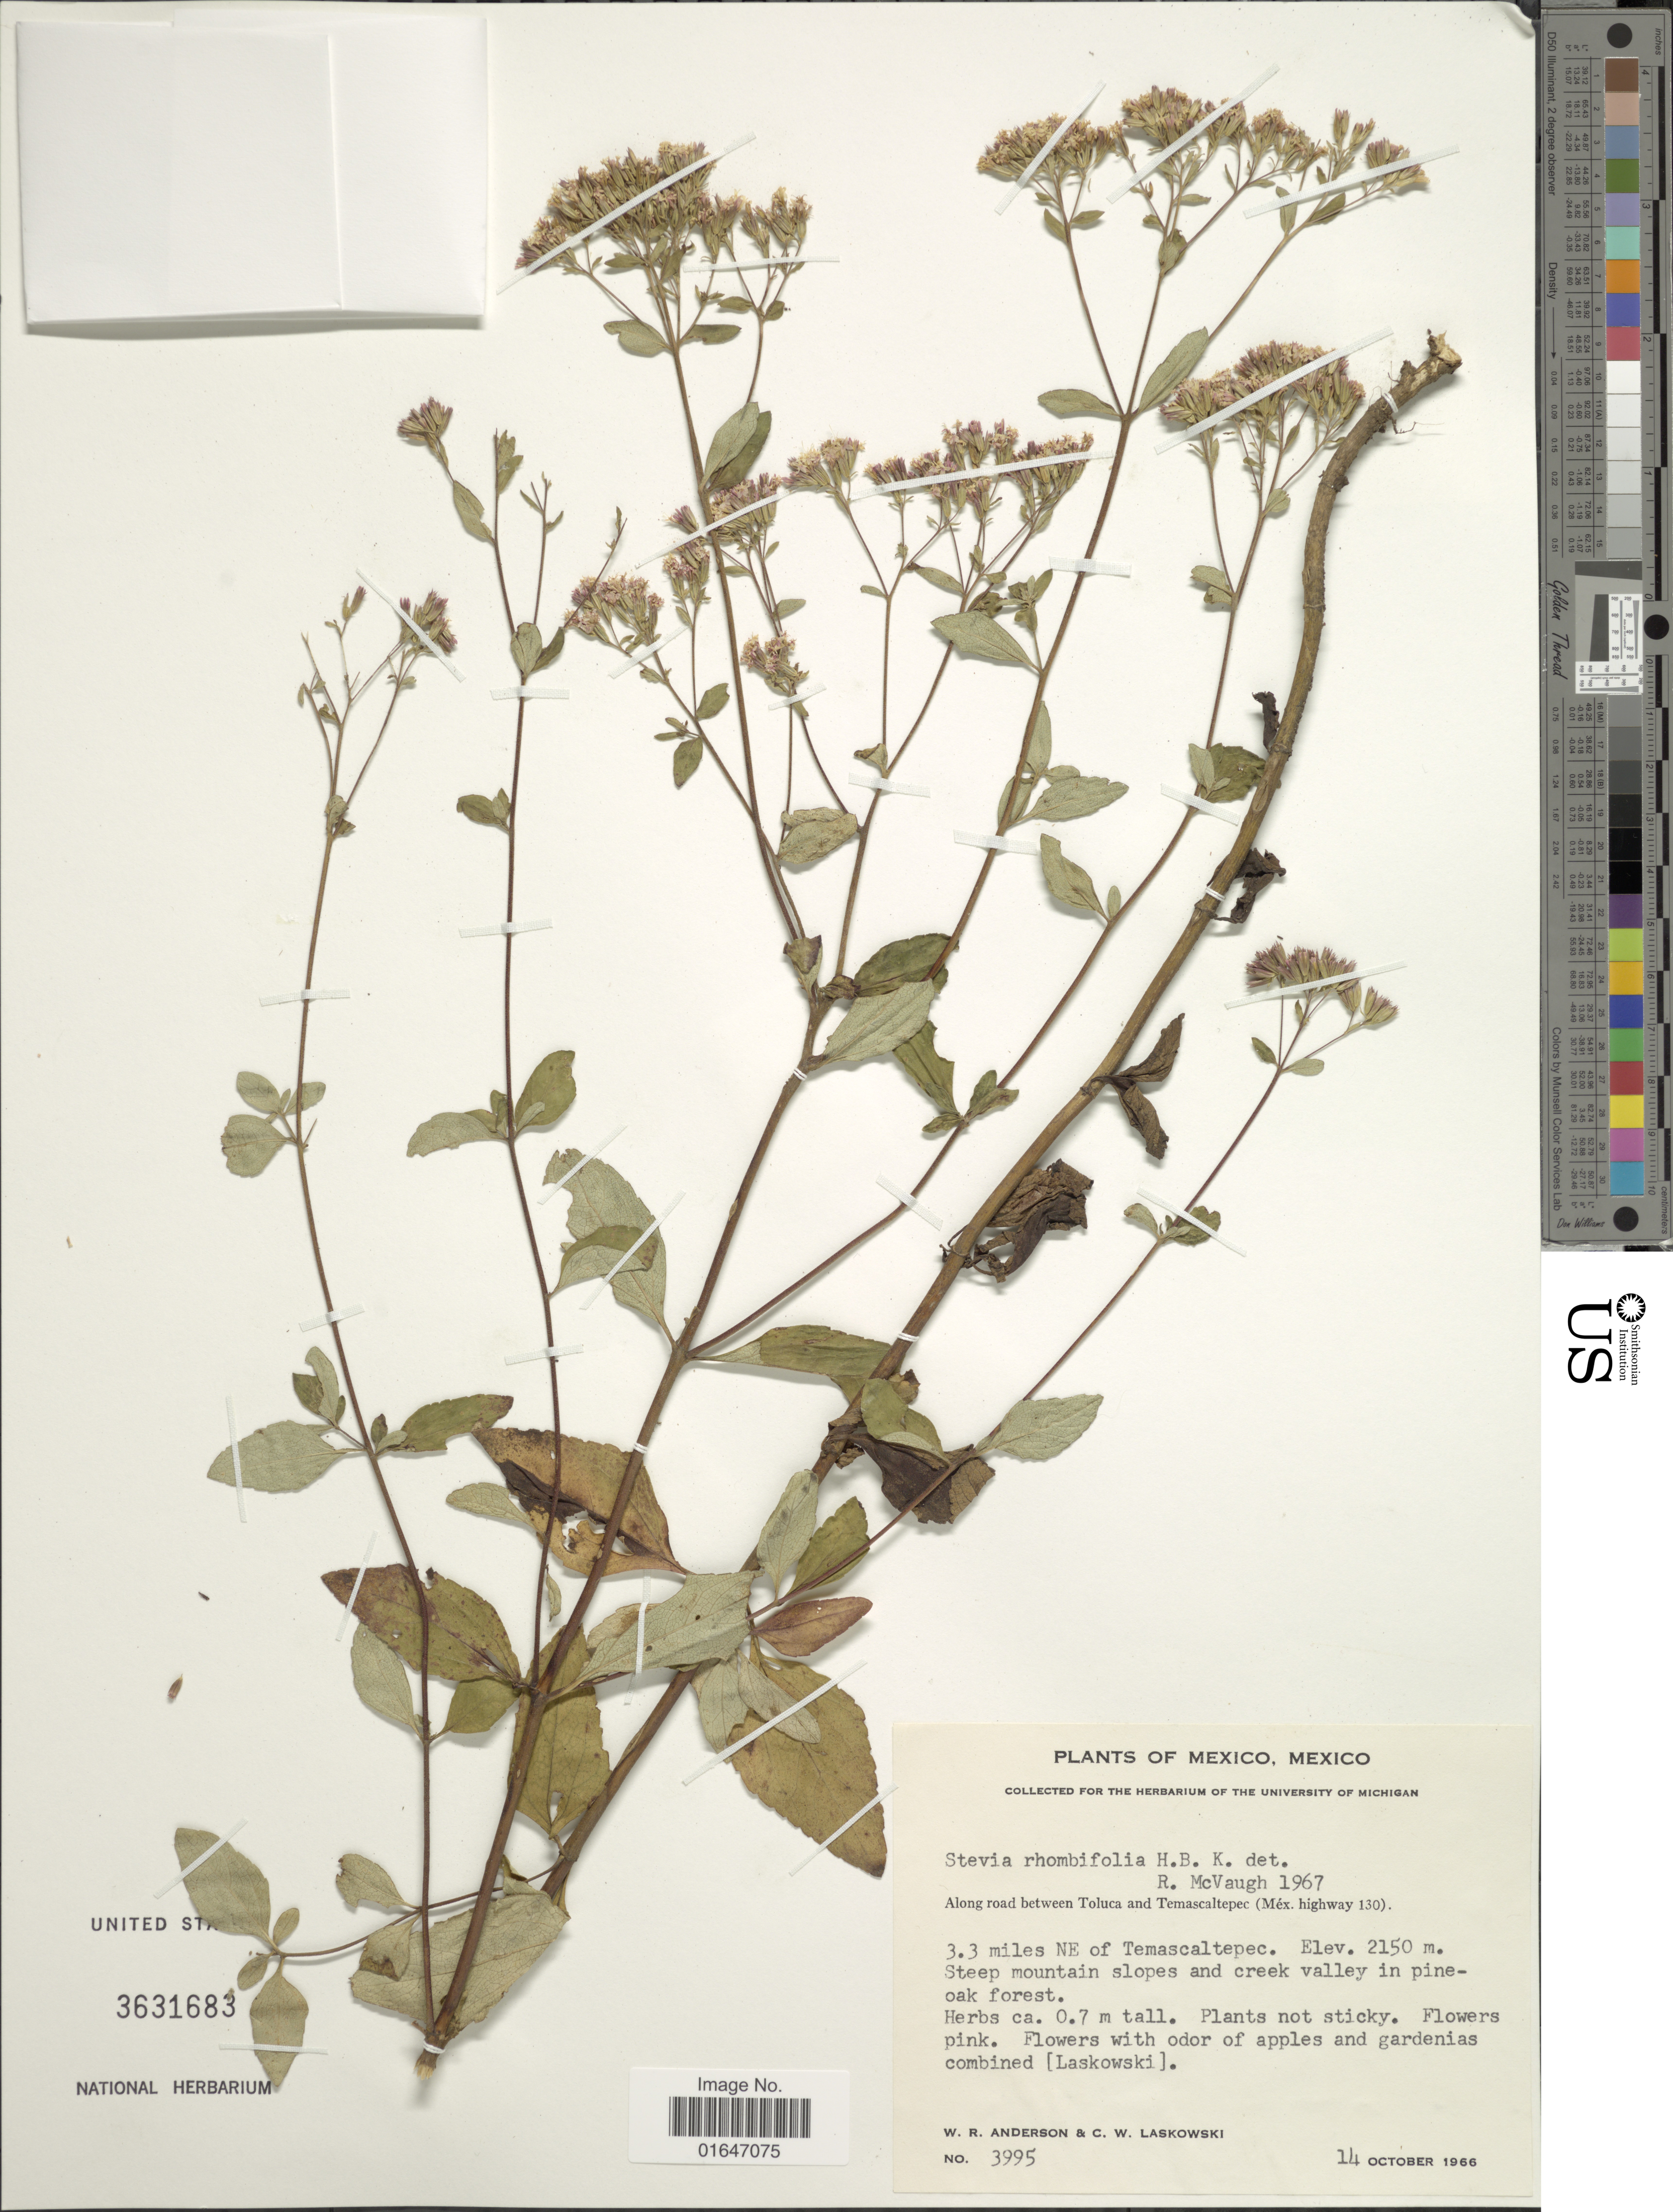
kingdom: Plantae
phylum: Tracheophyta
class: Magnoliopsida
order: Asterales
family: Asteraceae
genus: Stevia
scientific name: Stevia rhombifolia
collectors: W. Anderson & C. Laskowski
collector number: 3995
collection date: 1966-10-14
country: Mexico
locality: Mexico, along road between Toluca and Temascaltepec (Méx. highway 130), 3.3 miles NE of Temascaltepec, steep mountain slopes and creek valley in pine-oak forest.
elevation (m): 2150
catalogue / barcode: US 3631683